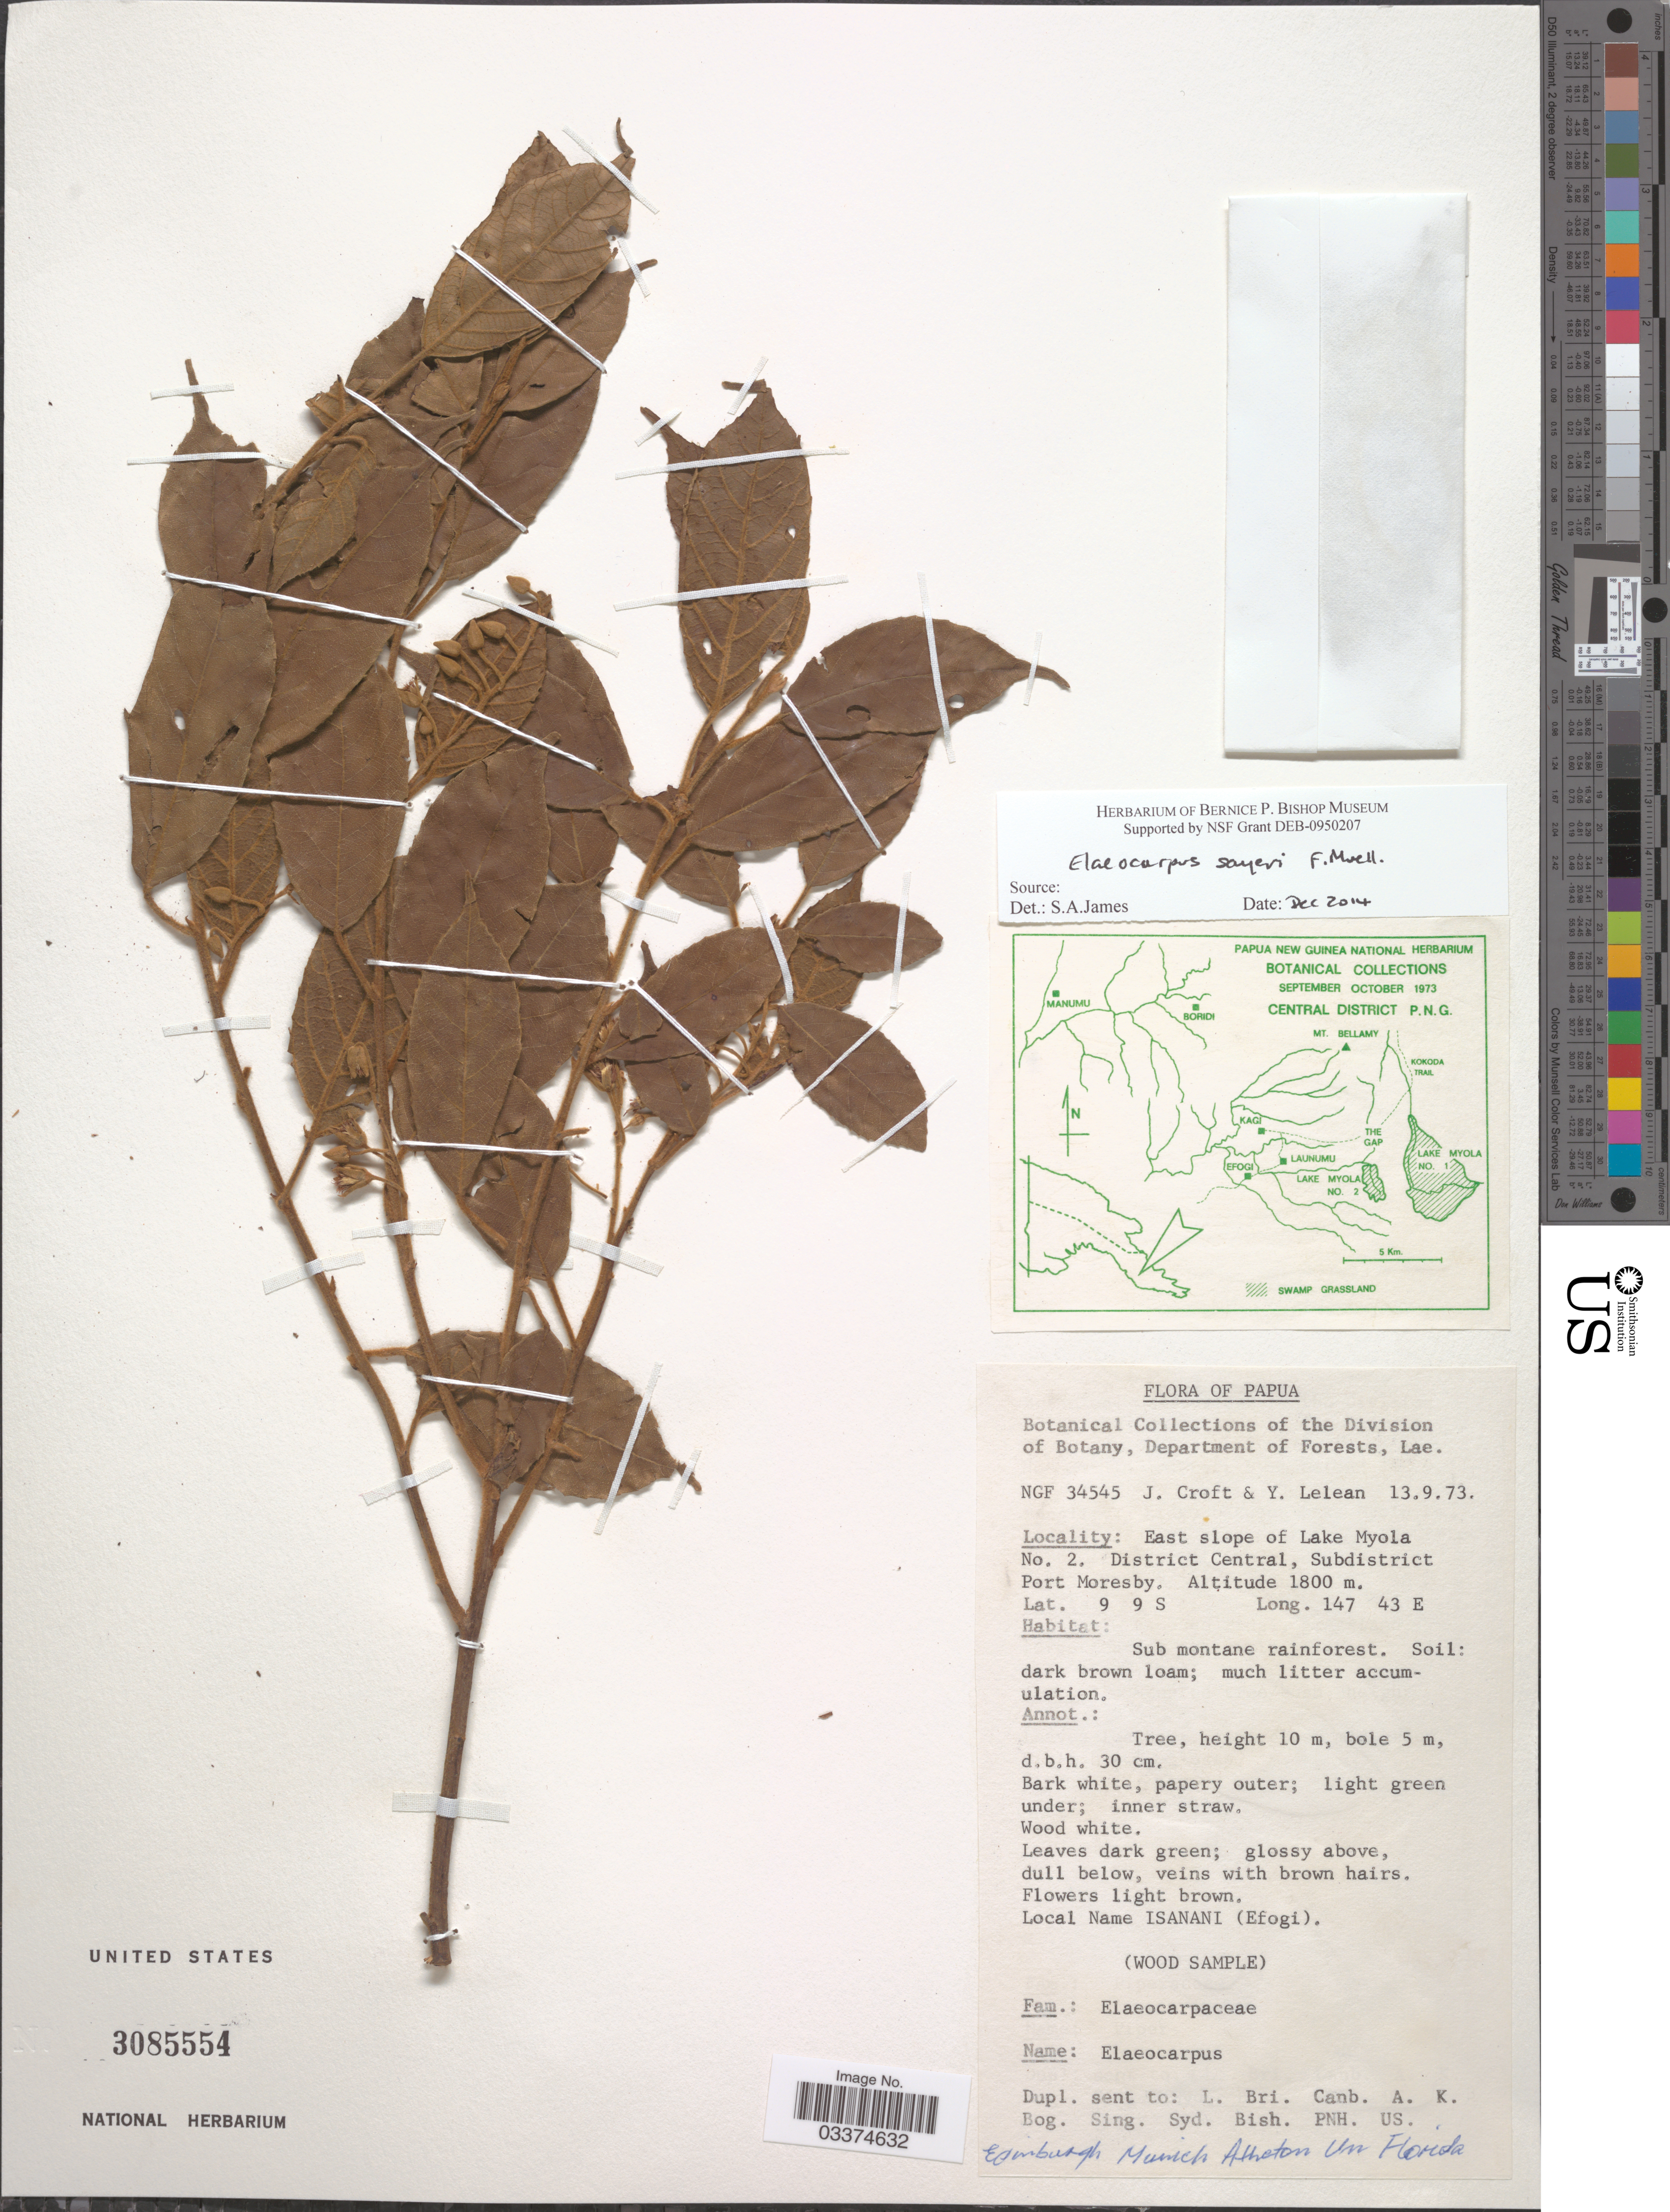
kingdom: Plantae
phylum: Tracheophyta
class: Magnoliopsida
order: Oxalidales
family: Elaeocarpaceae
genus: Elaeocarpus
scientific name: Elaeocarpus sayeri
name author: F. Muell.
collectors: J. Croft & Y. Lelean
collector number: NGF34545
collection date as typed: Transcribed d/m/y: 13/9/73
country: Papua New Guinea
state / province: Central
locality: Papua, East slope of Lake Myola No. 2. District Central, Subdistrict Port Moresby.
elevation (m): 1800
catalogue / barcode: US 3085554